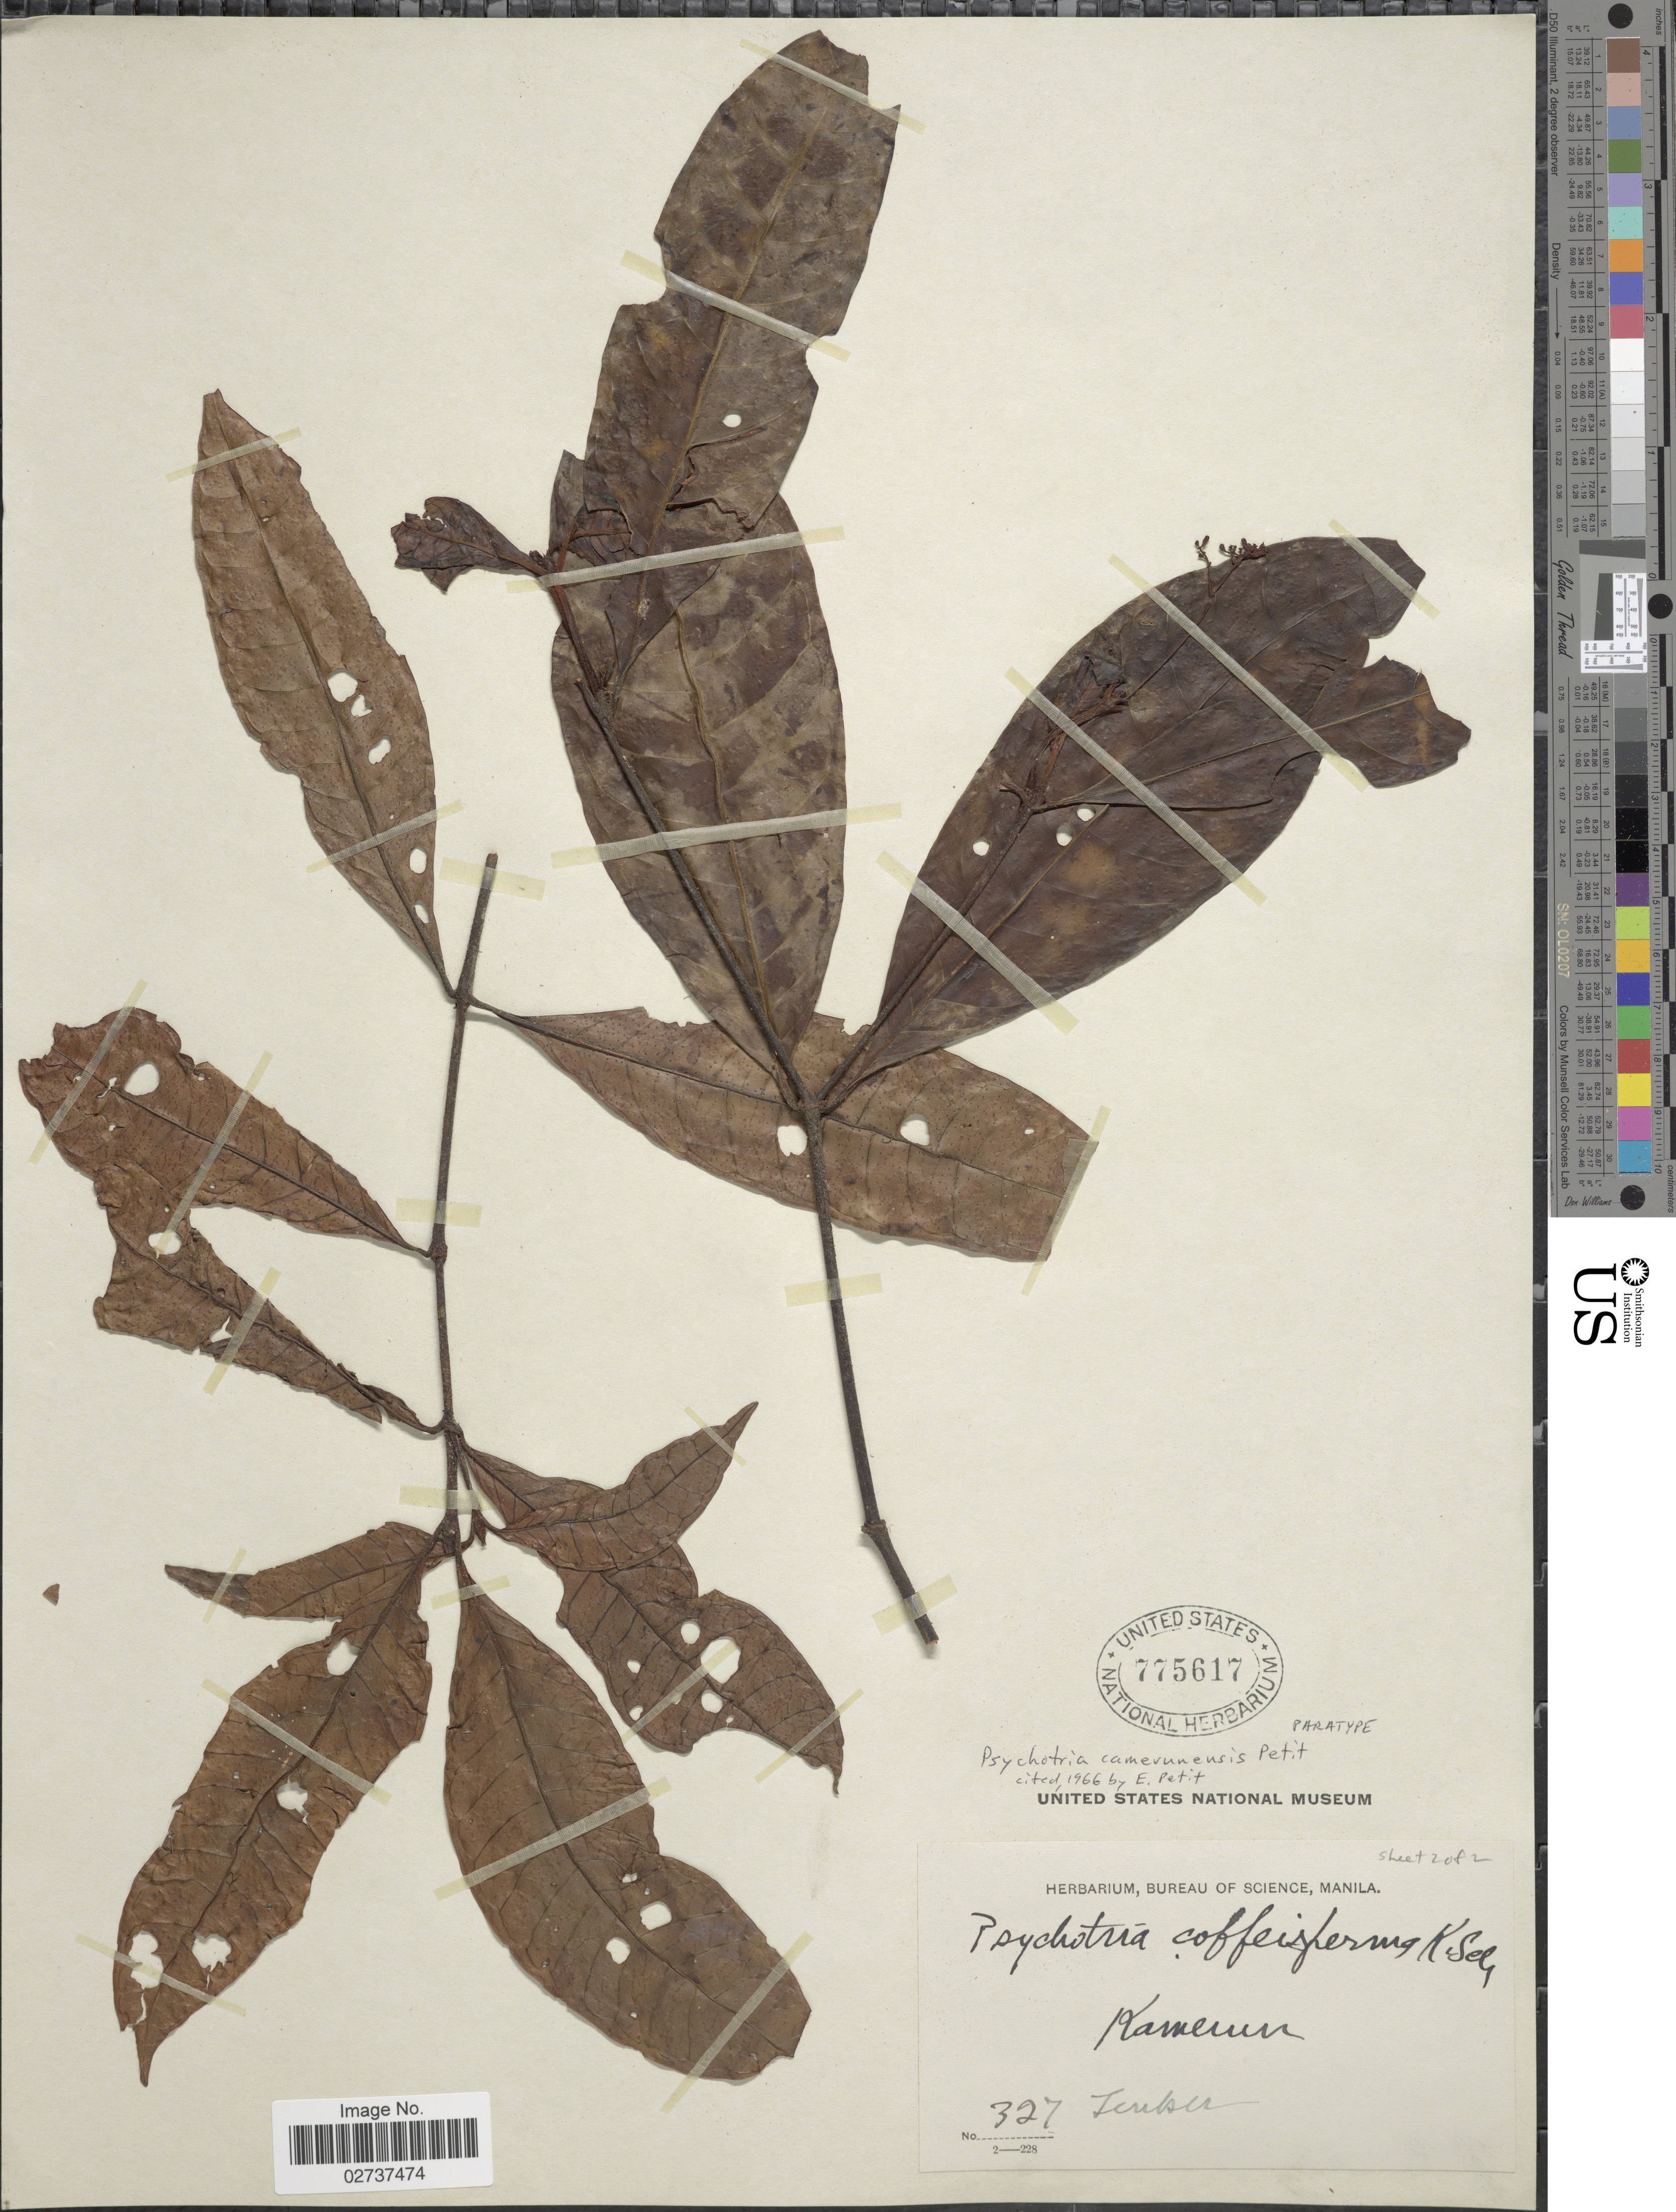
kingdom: Plantae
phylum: Tracheophyta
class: Magnoliopsida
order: Gentianales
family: Rubiaceae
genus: Psychotria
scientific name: Psychotria camerunensis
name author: E.M.A. Petit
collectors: Zenker, --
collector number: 327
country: Cameroon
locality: Kamerun.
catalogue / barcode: US 775617